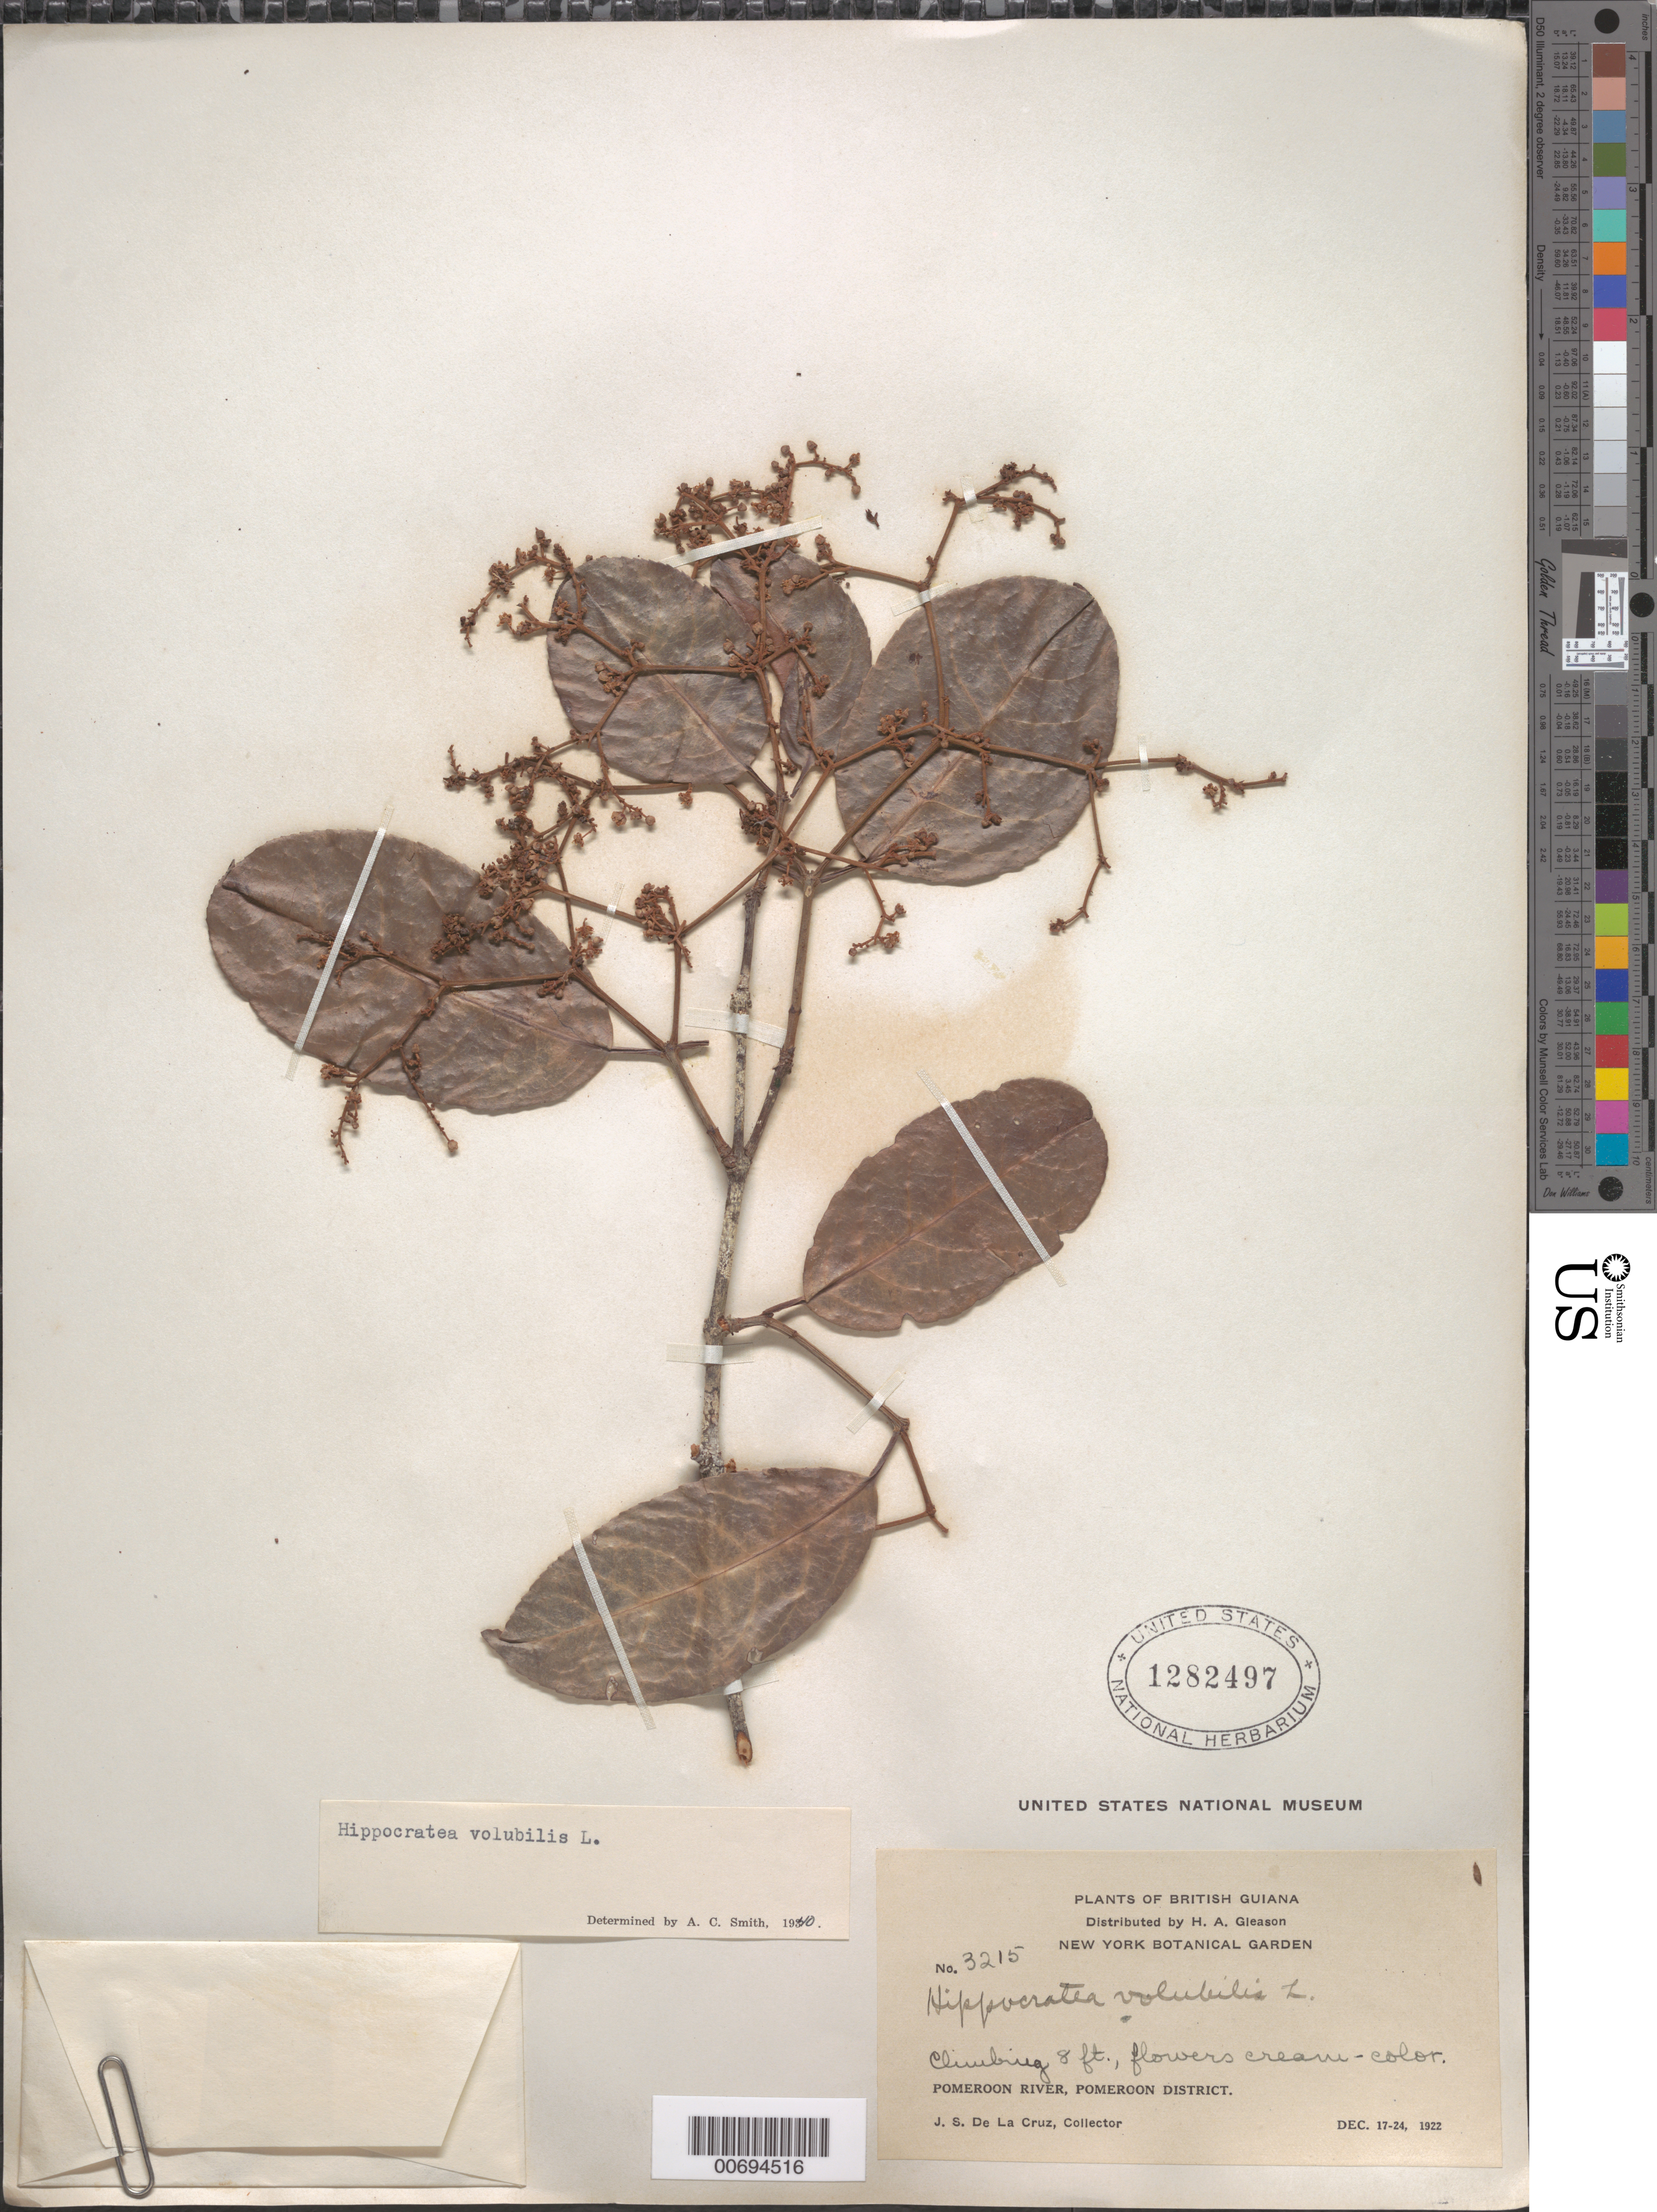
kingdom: Plantae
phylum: Tracheophyta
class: Magnoliopsida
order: Celastrales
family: Celastraceae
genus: Hippocratea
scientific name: Hippocratea volubilis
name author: L.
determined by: Smith, A. C.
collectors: J. S. de la Cruz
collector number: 3215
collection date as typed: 17-Dec-22 to 24-Dec-22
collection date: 1922-12-17/1922-12-24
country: Guyana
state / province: Pomeroon-Supenaam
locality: Pomeroon R.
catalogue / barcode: US 1282497